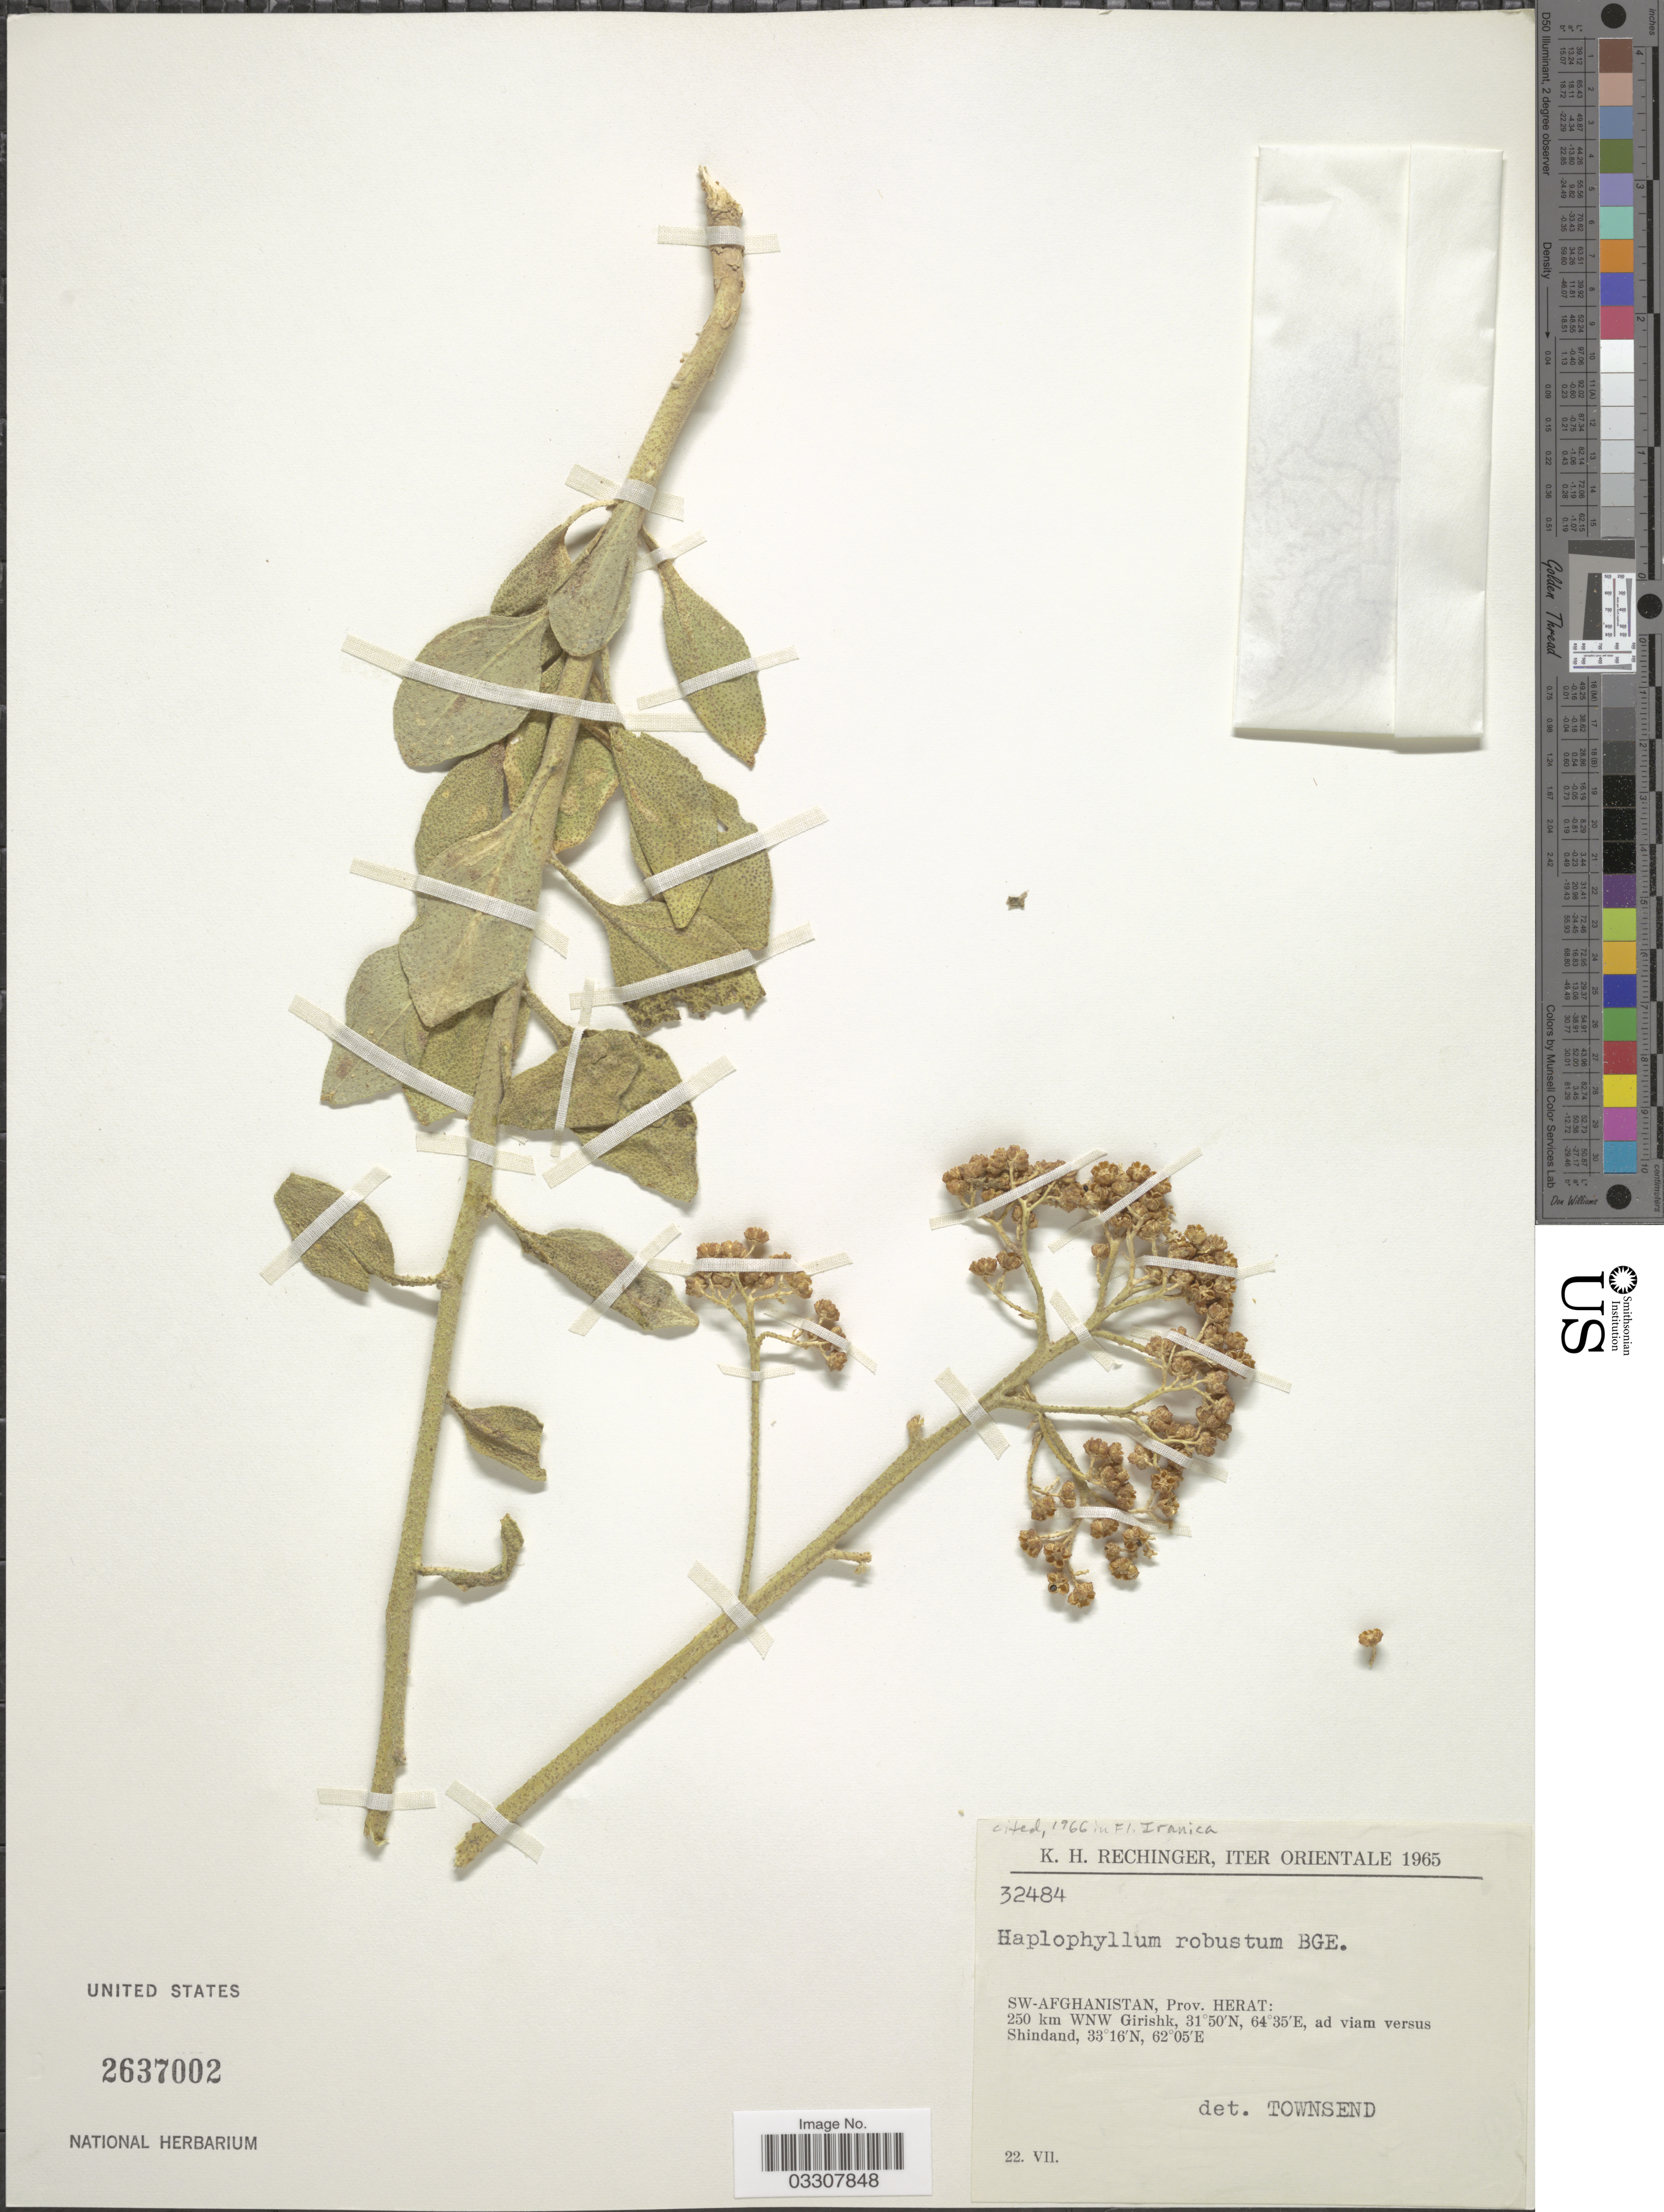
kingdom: Plantae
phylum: Tracheophyta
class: Magnoliopsida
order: Sapindales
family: Rutaceae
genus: Haplophyllum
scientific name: Haplophyllum robustum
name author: Bunge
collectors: K. H. Rechinger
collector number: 32484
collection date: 1965-07-22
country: Afghanistan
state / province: Herat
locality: Iter Orientale. SW-Afghanistan, Prov. Herat: 250 km WNW Girishk, ad viam versus Shindand.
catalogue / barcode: US 2637002